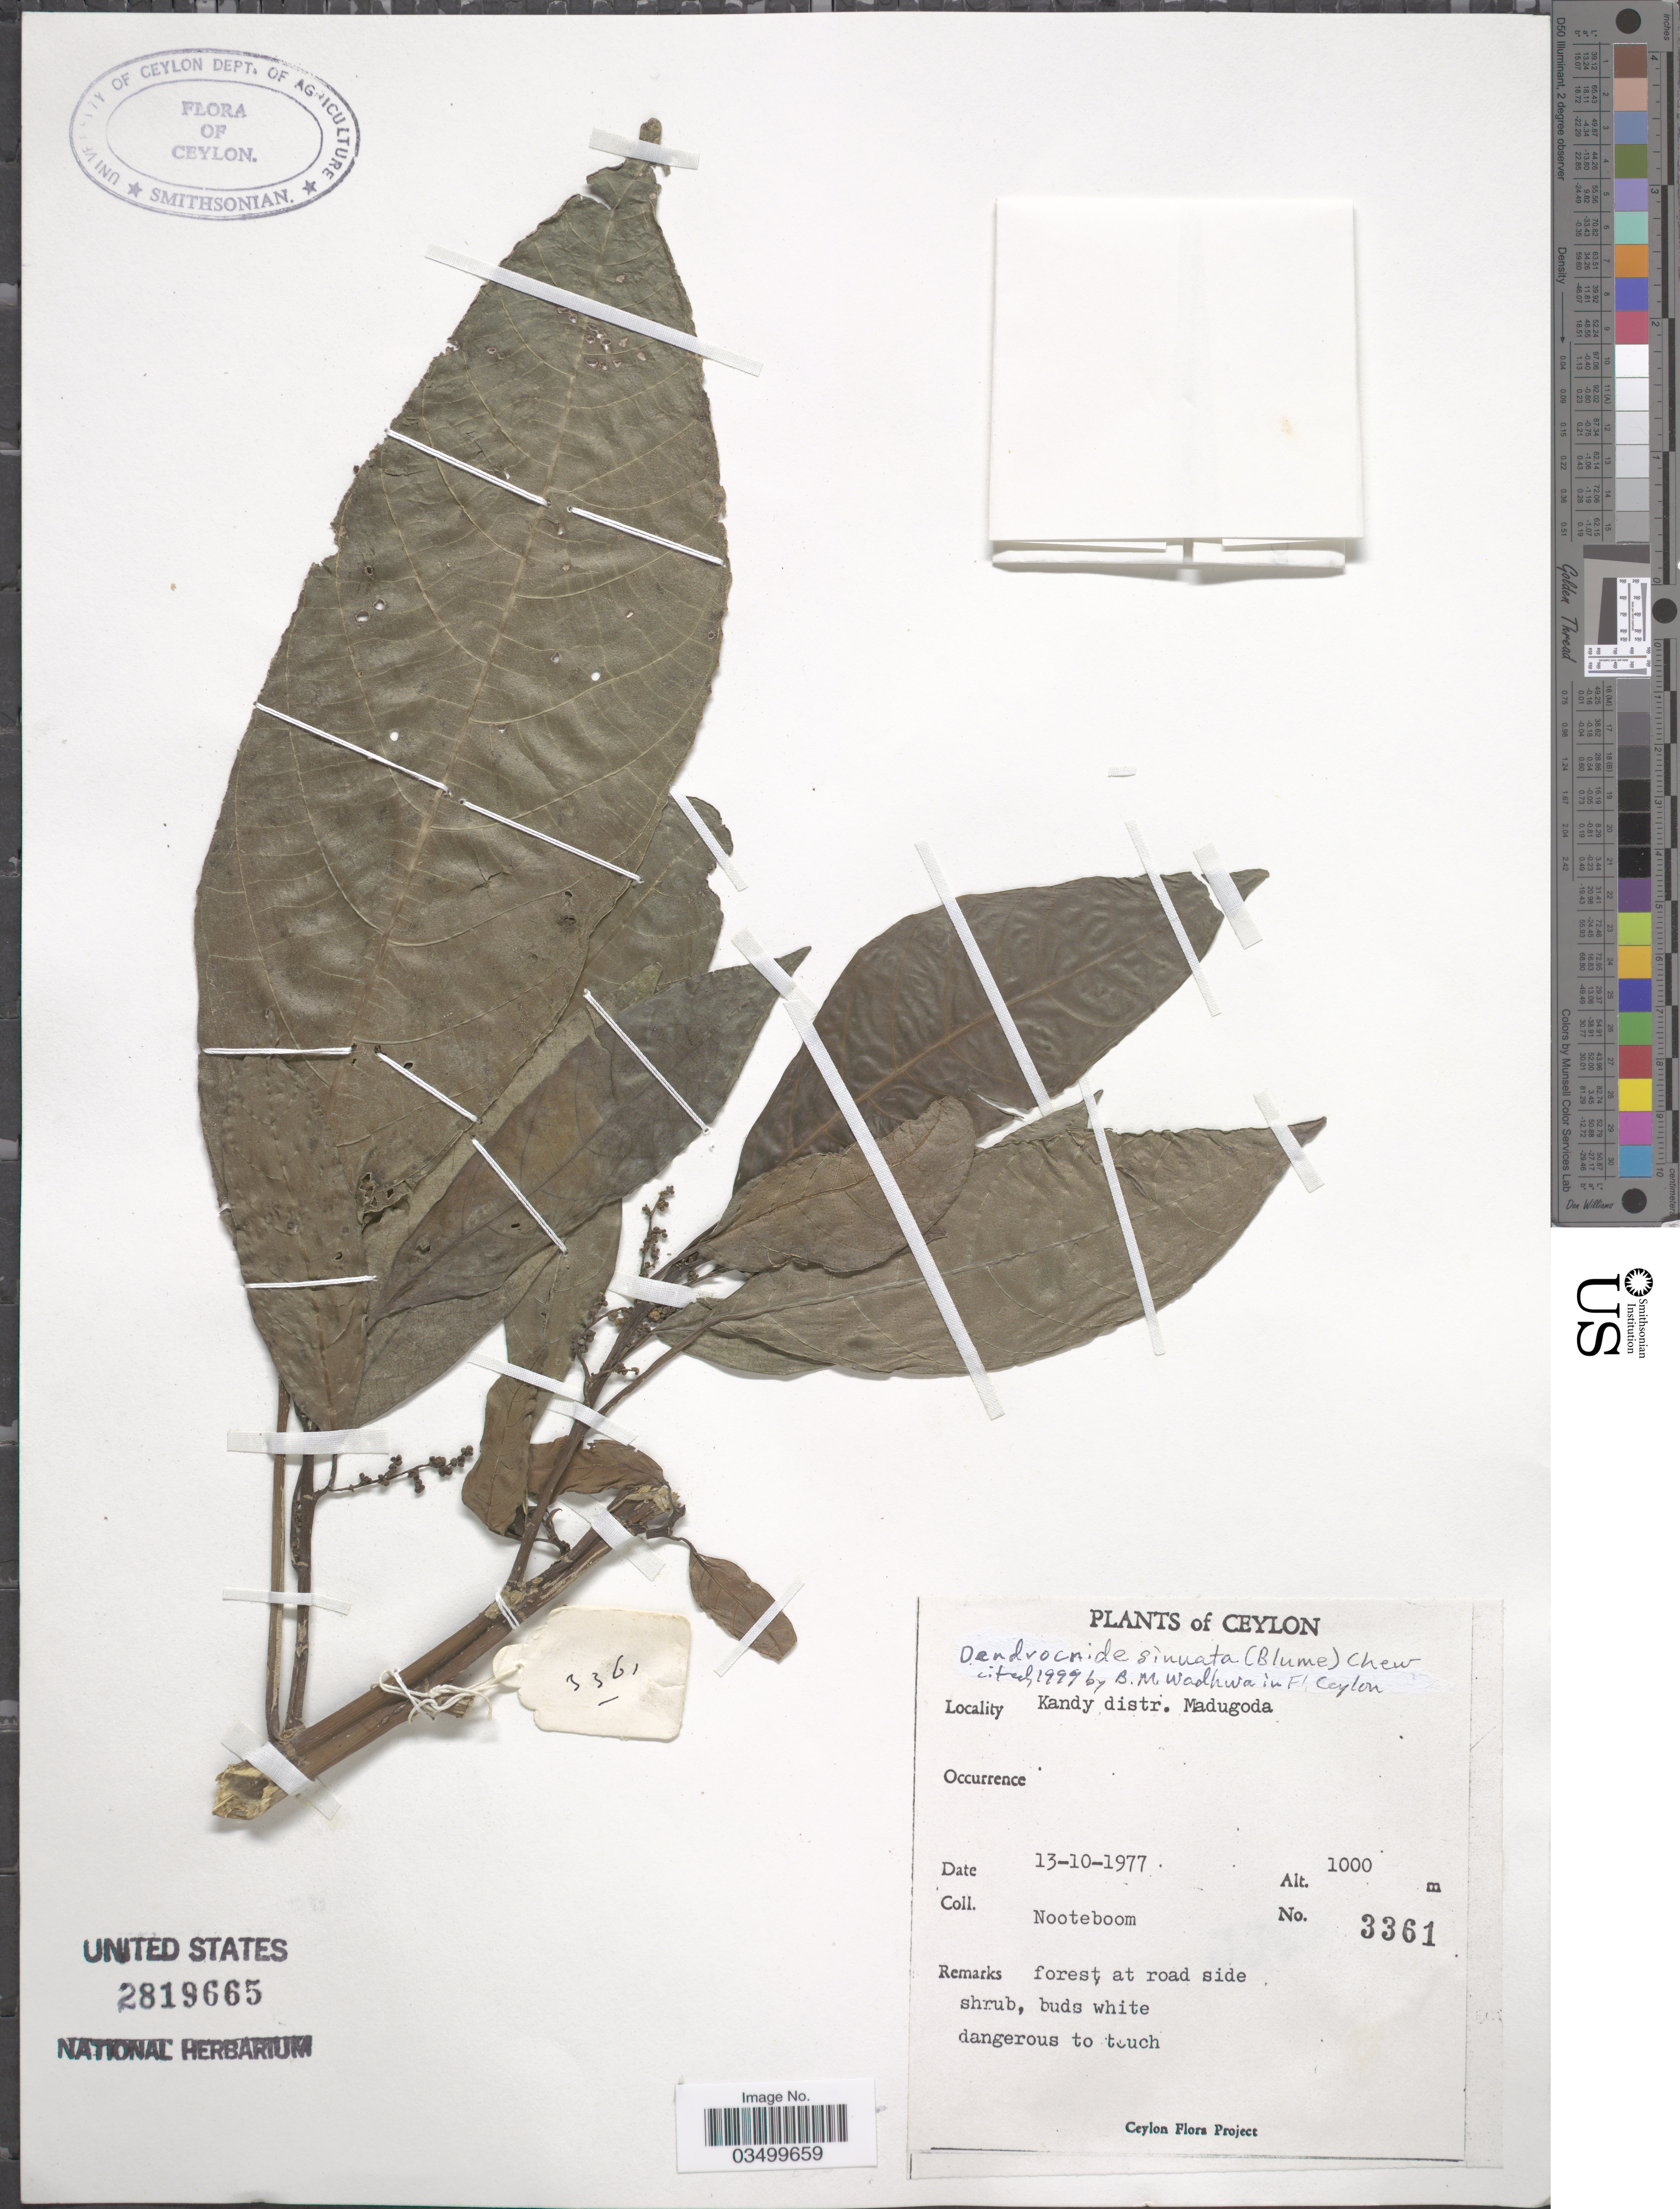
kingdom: Plantae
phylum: Tracheophyta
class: Magnoliopsida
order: Rosales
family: Urticaceae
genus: Dendrocnide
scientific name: Dendrocnide sinuata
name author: (Blume) Chew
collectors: Nooteboom, --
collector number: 3361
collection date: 1977-10-13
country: Sri Lanka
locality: Ceylon. Kandy distr. Madugoda.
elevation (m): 1000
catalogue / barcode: US 2819665